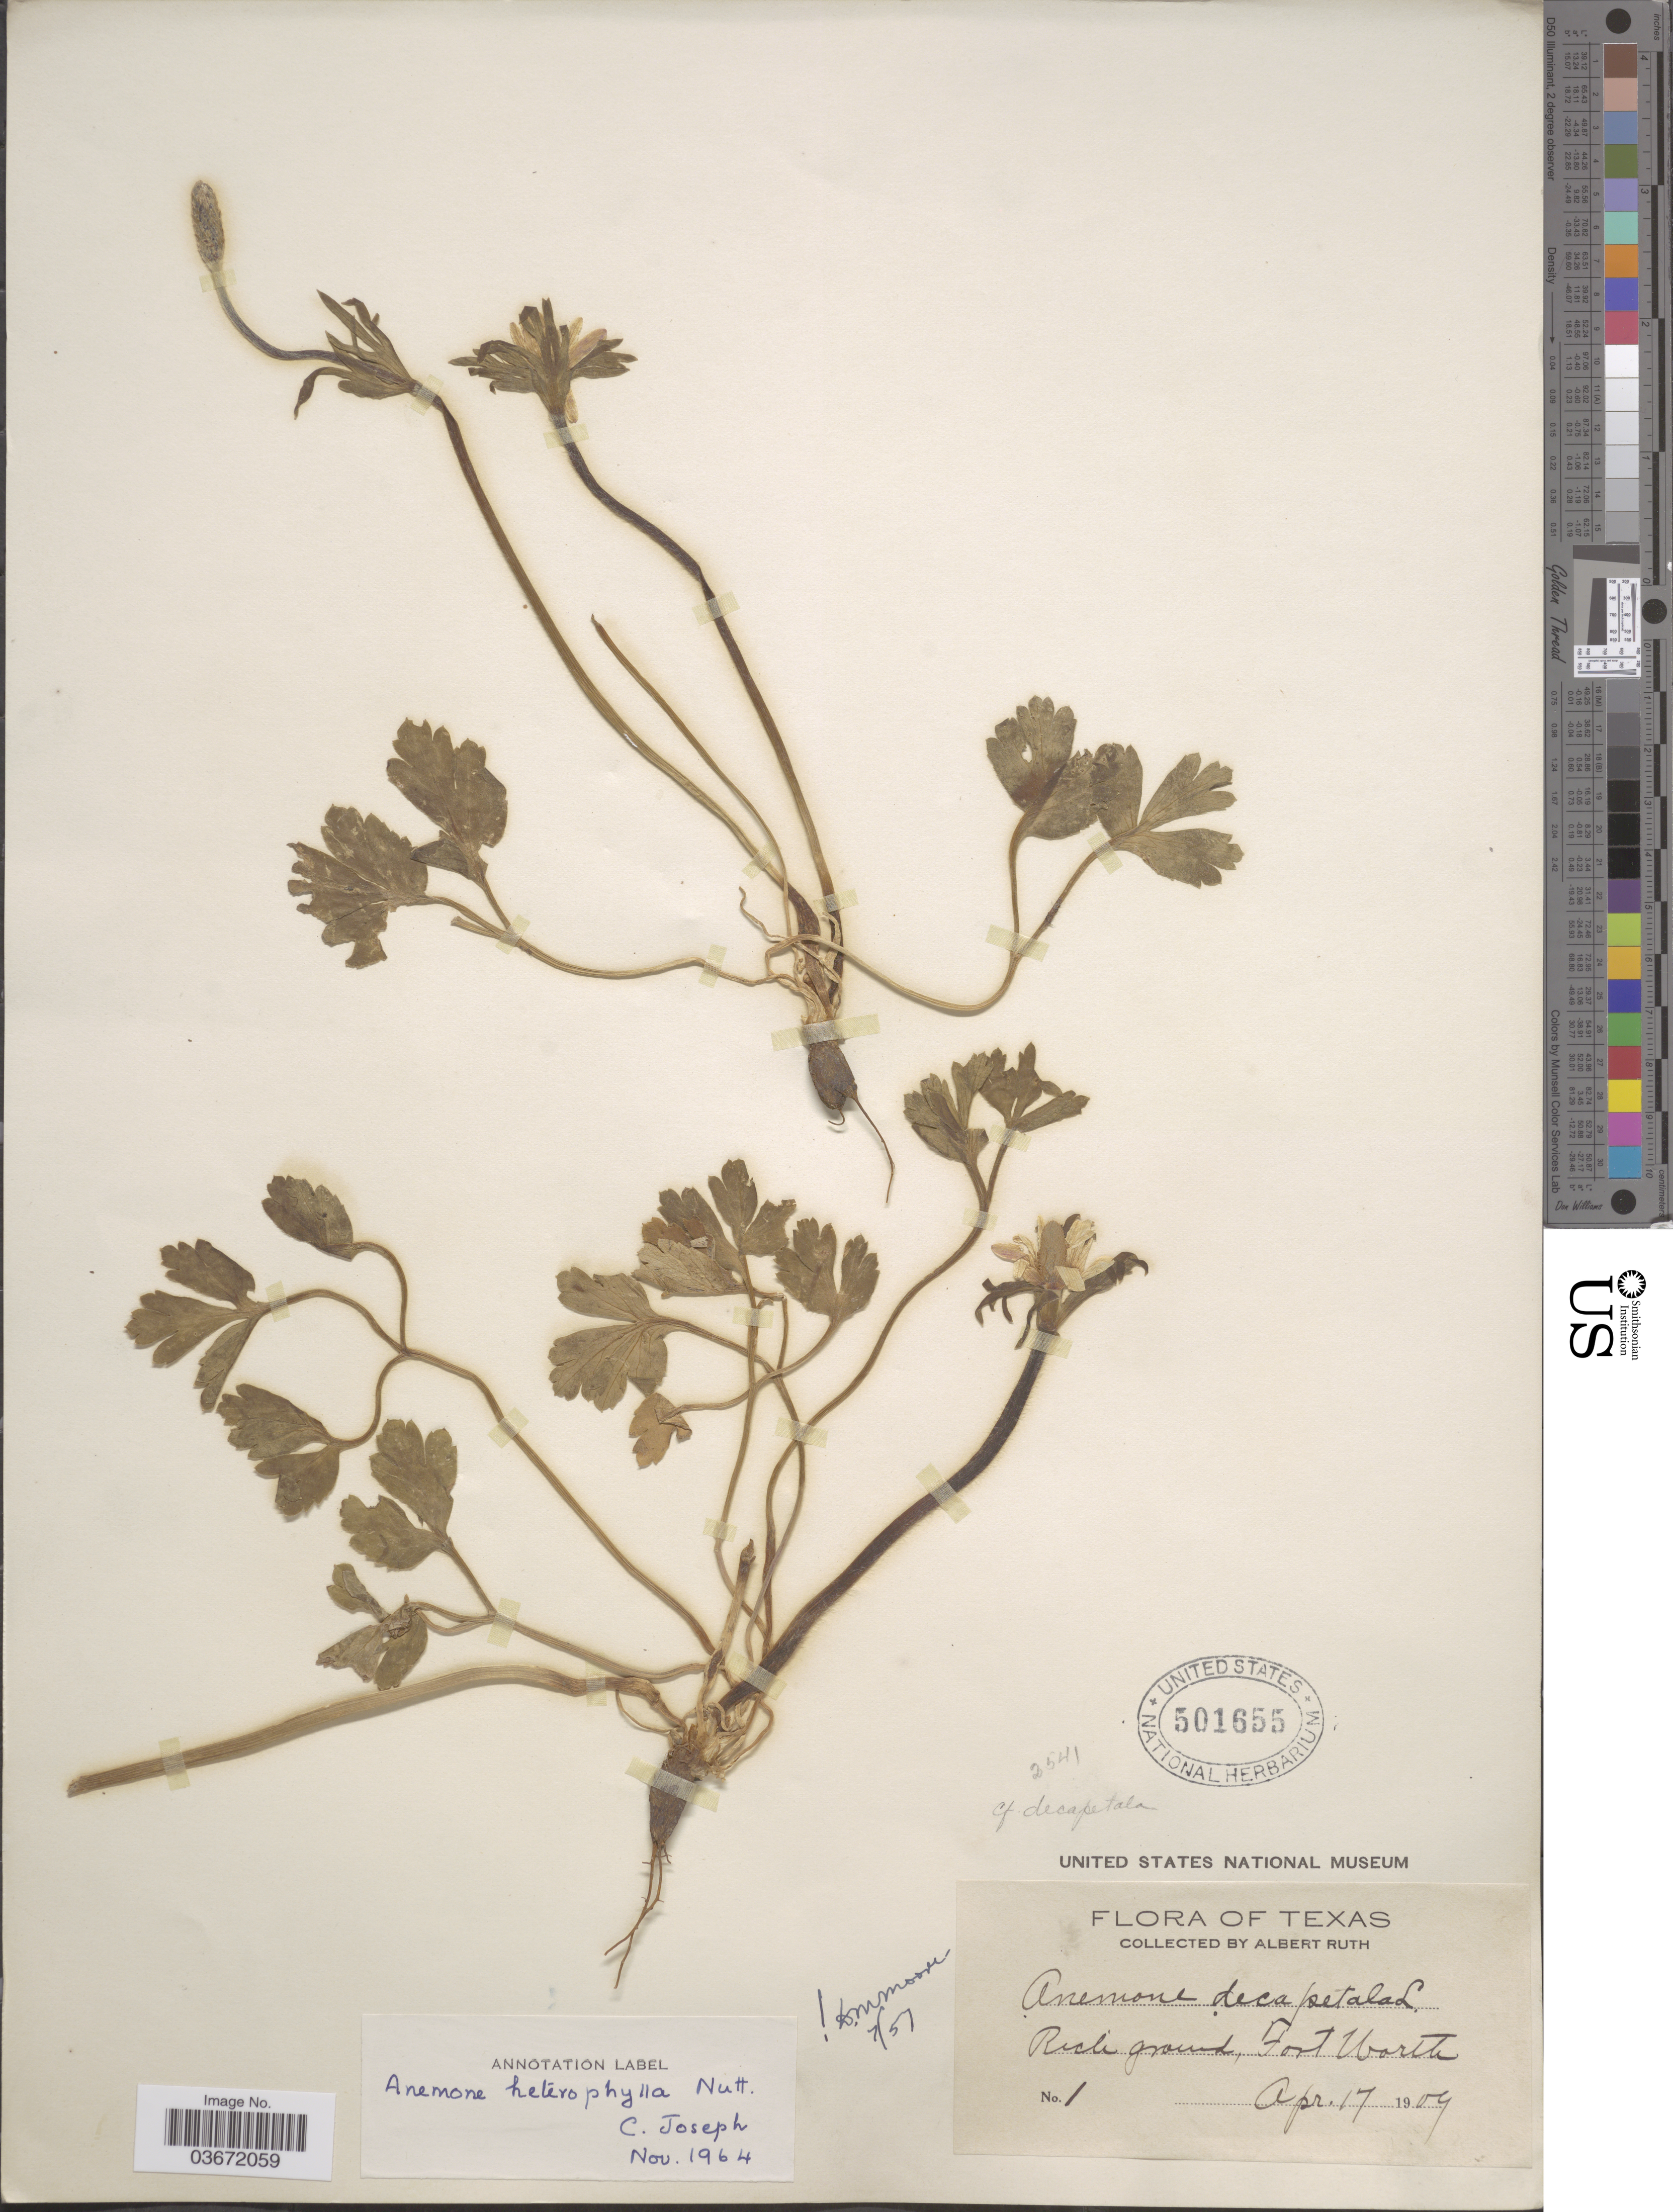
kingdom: Plantae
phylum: Tracheophyta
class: Magnoliopsida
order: Ranunculales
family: Ranunculaceae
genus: Anemone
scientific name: Anemone heterophylla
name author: Nutt. & Alph. Wood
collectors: A. Ruth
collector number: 1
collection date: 1909-04-17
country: United States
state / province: Texas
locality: Fort Worth.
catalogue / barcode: US 501655